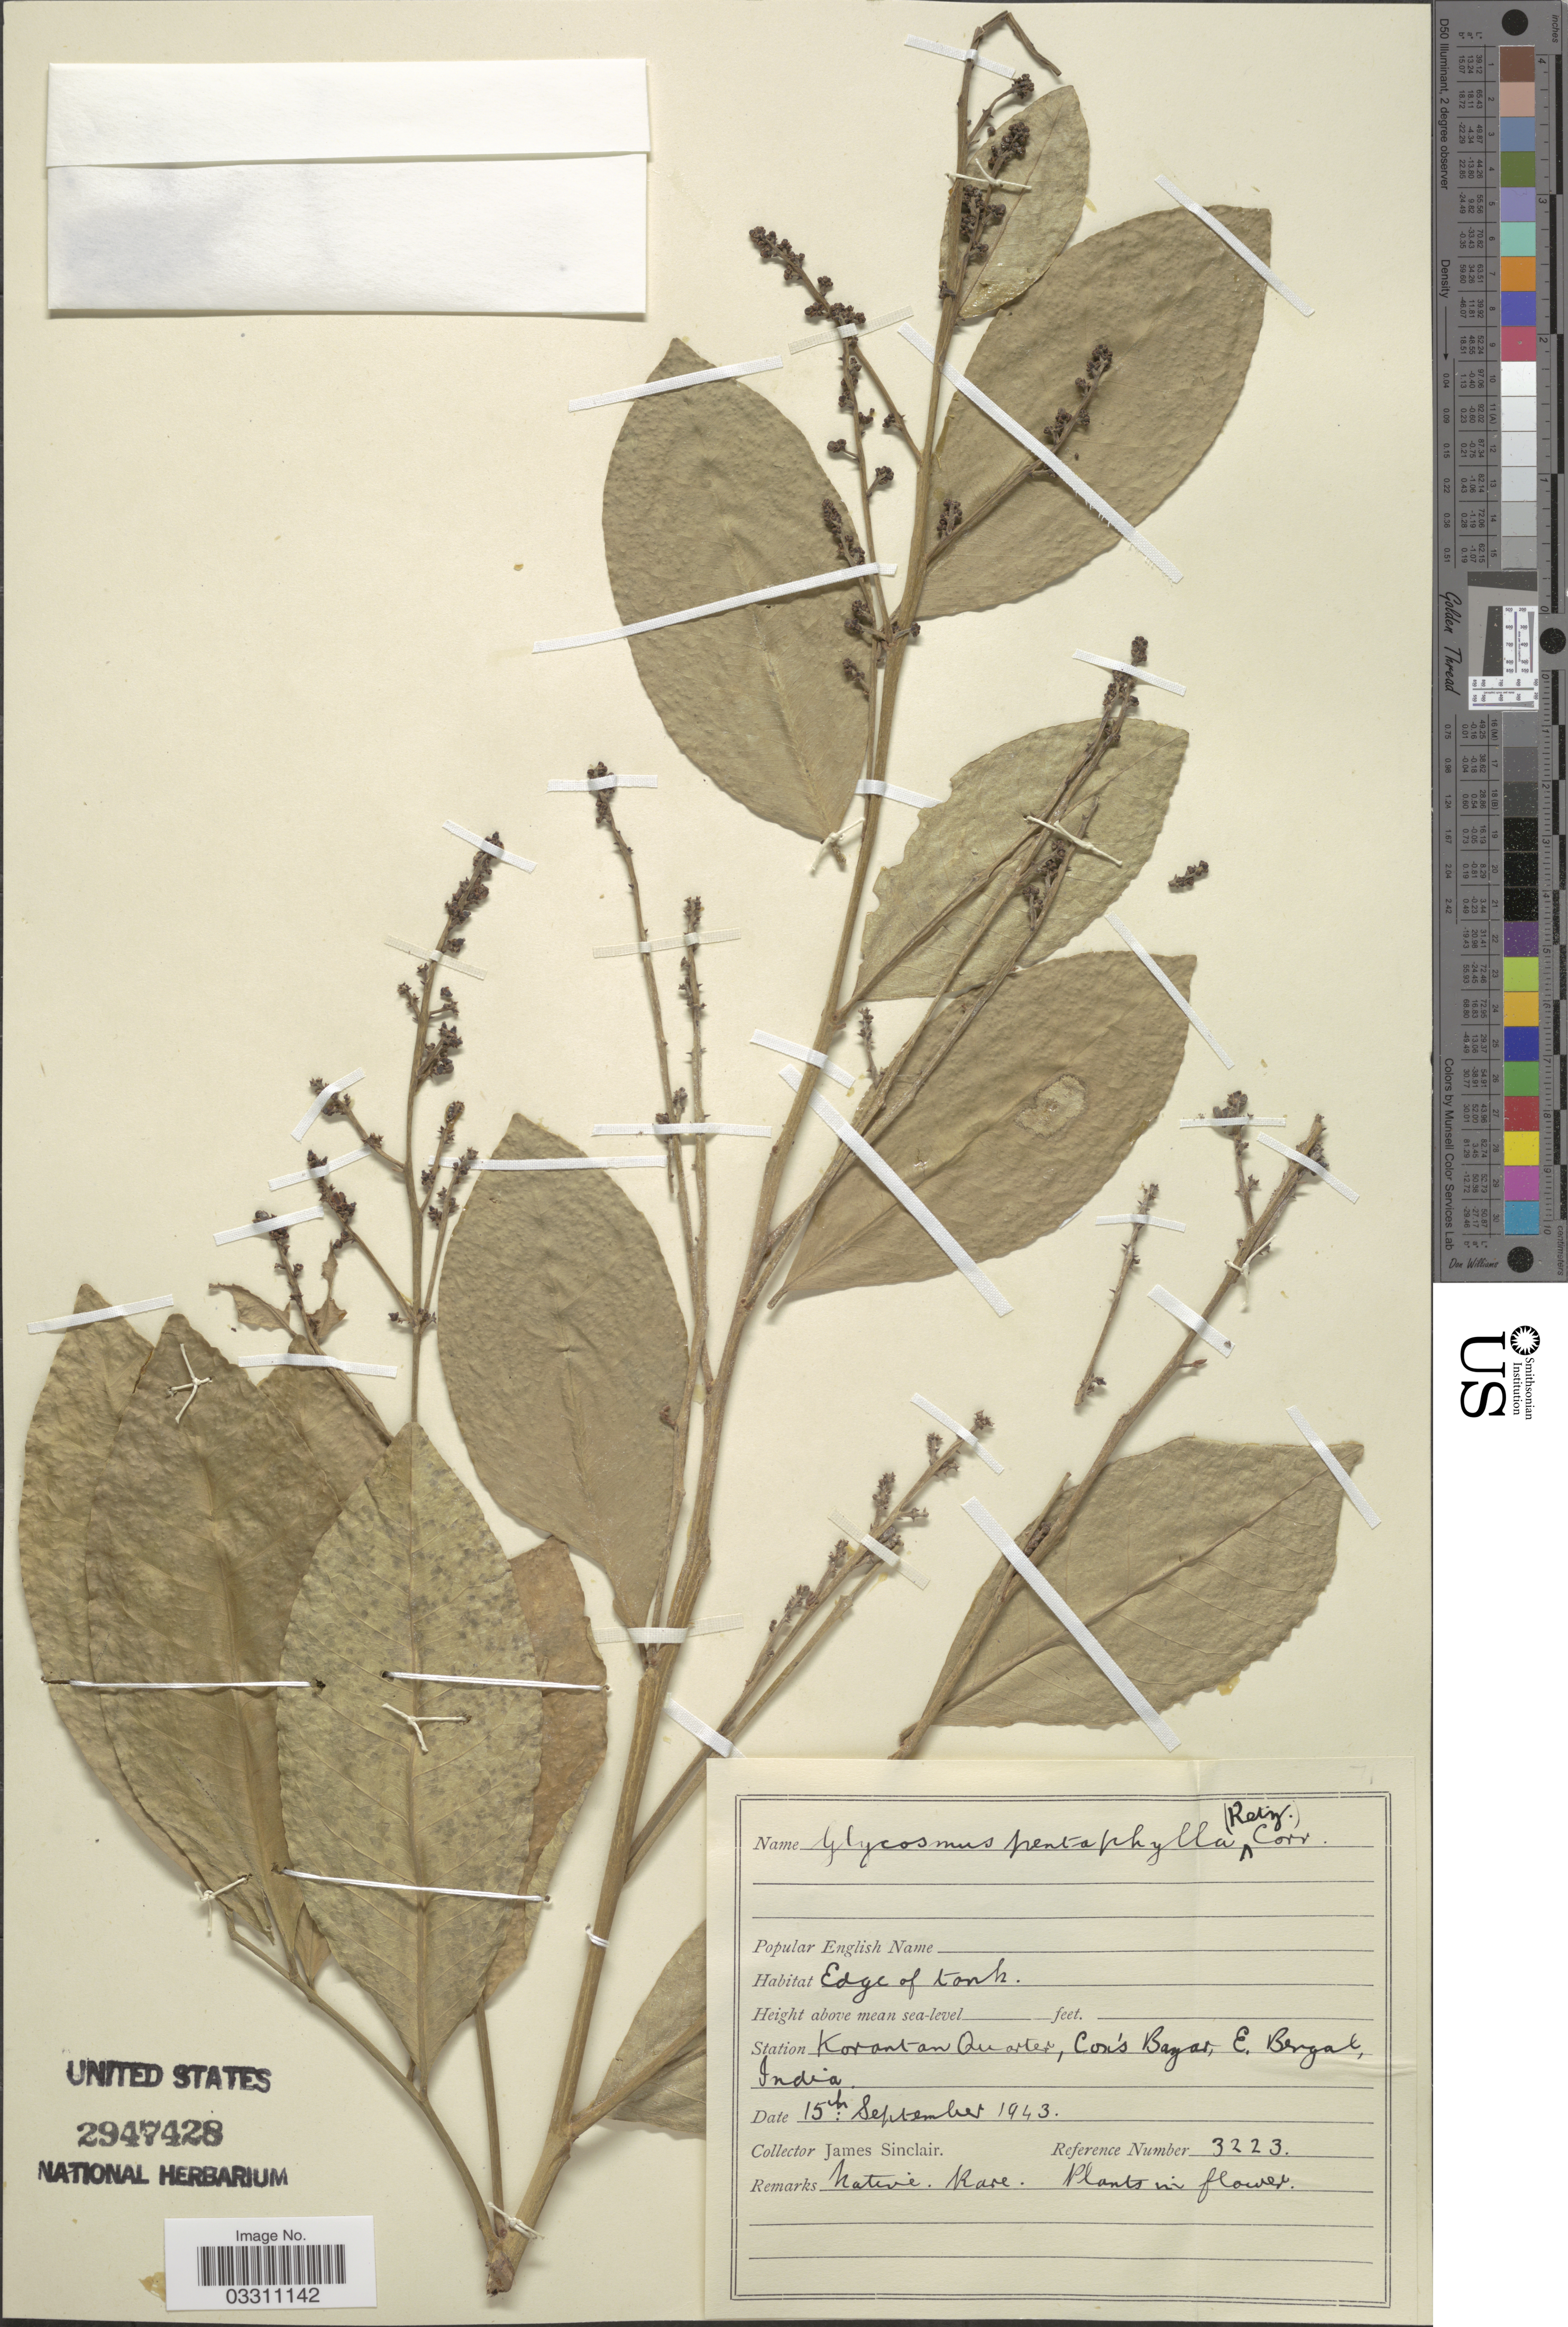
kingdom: Plantae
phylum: Tracheophyta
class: Magnoliopsida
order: Sapindales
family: Rutaceae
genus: Glycosmis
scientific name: Glycosmis pentaphylla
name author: (Retz.) DC.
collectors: J. Sinclair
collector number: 3223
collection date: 1943-09-15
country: Bangladesh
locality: Station Korantan Quarter, Cox's Bazar, E. Bengal.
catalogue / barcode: US 2947428